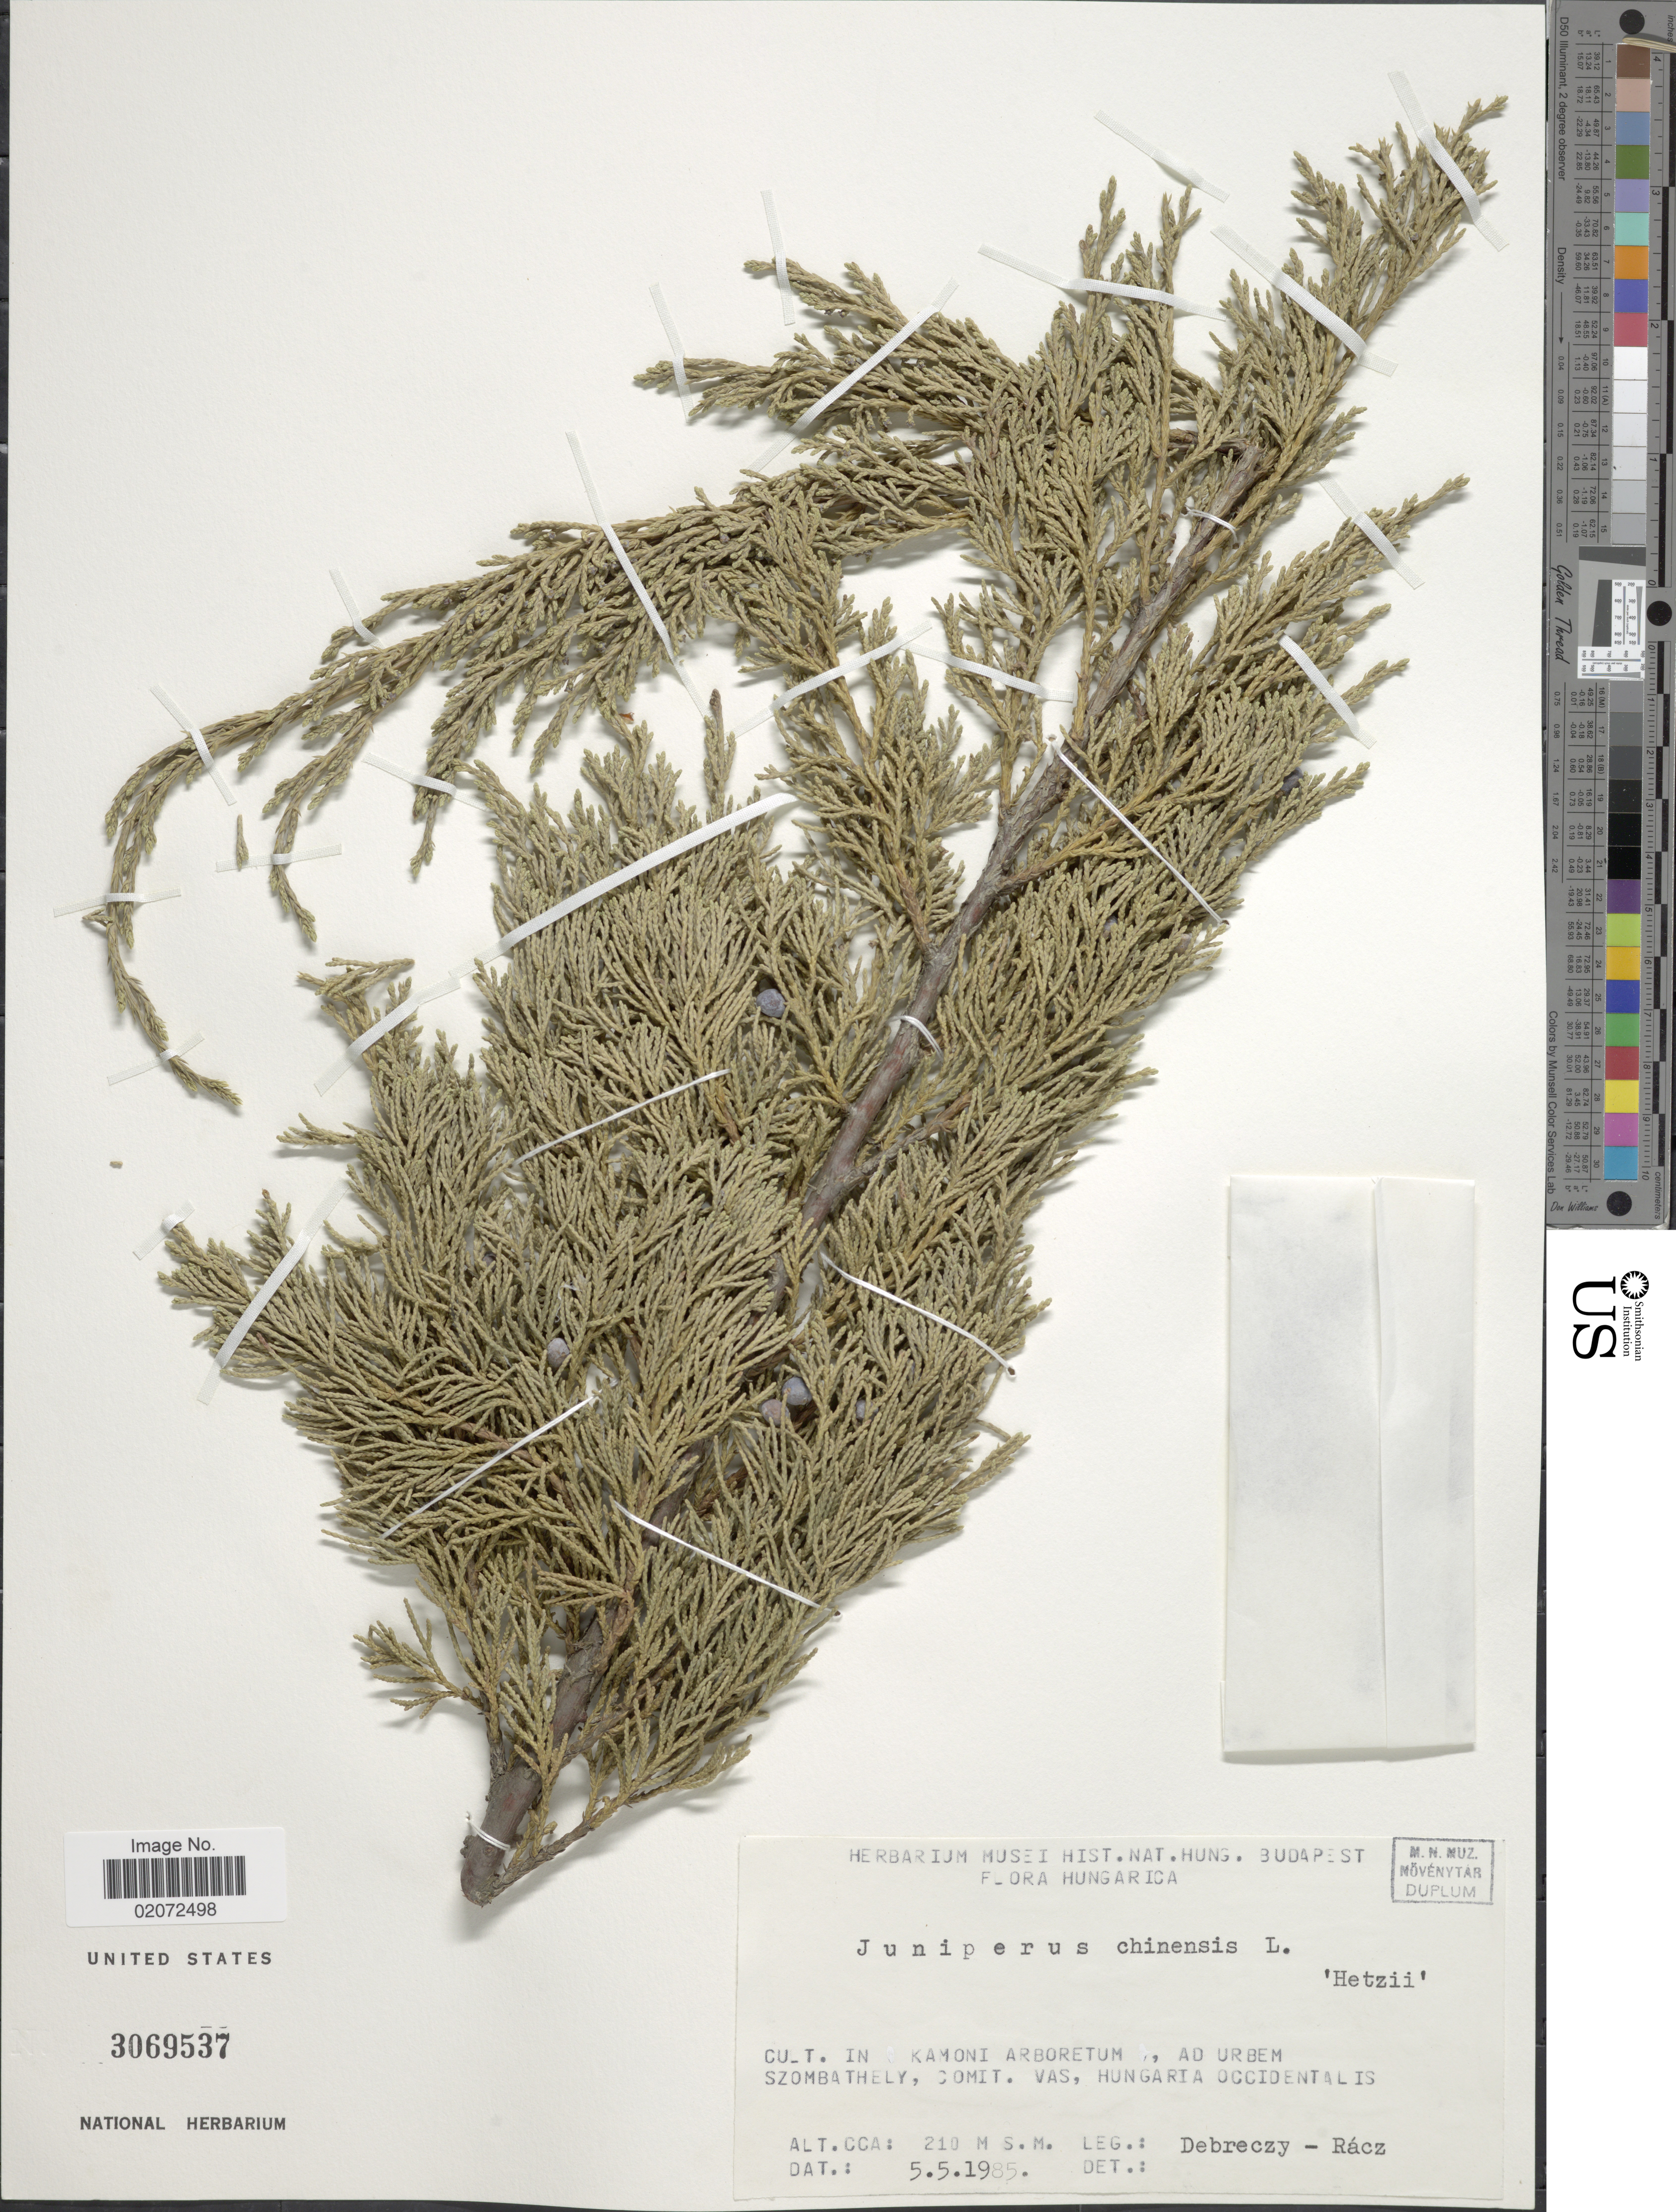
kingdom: Plantae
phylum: Tracheophyta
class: Pinopsida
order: Pinales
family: Cupressaceae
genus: Juniperus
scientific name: Juniperus chinensis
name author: L.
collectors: Debreczy & Rácz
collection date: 1985-05-05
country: Hungary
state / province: Szombathely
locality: Hungarica. Cult in Kamoni Arboretum, ad urbem Szombathely, comit. vas, Hungarica occidentalis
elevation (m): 210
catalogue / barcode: US 3069537